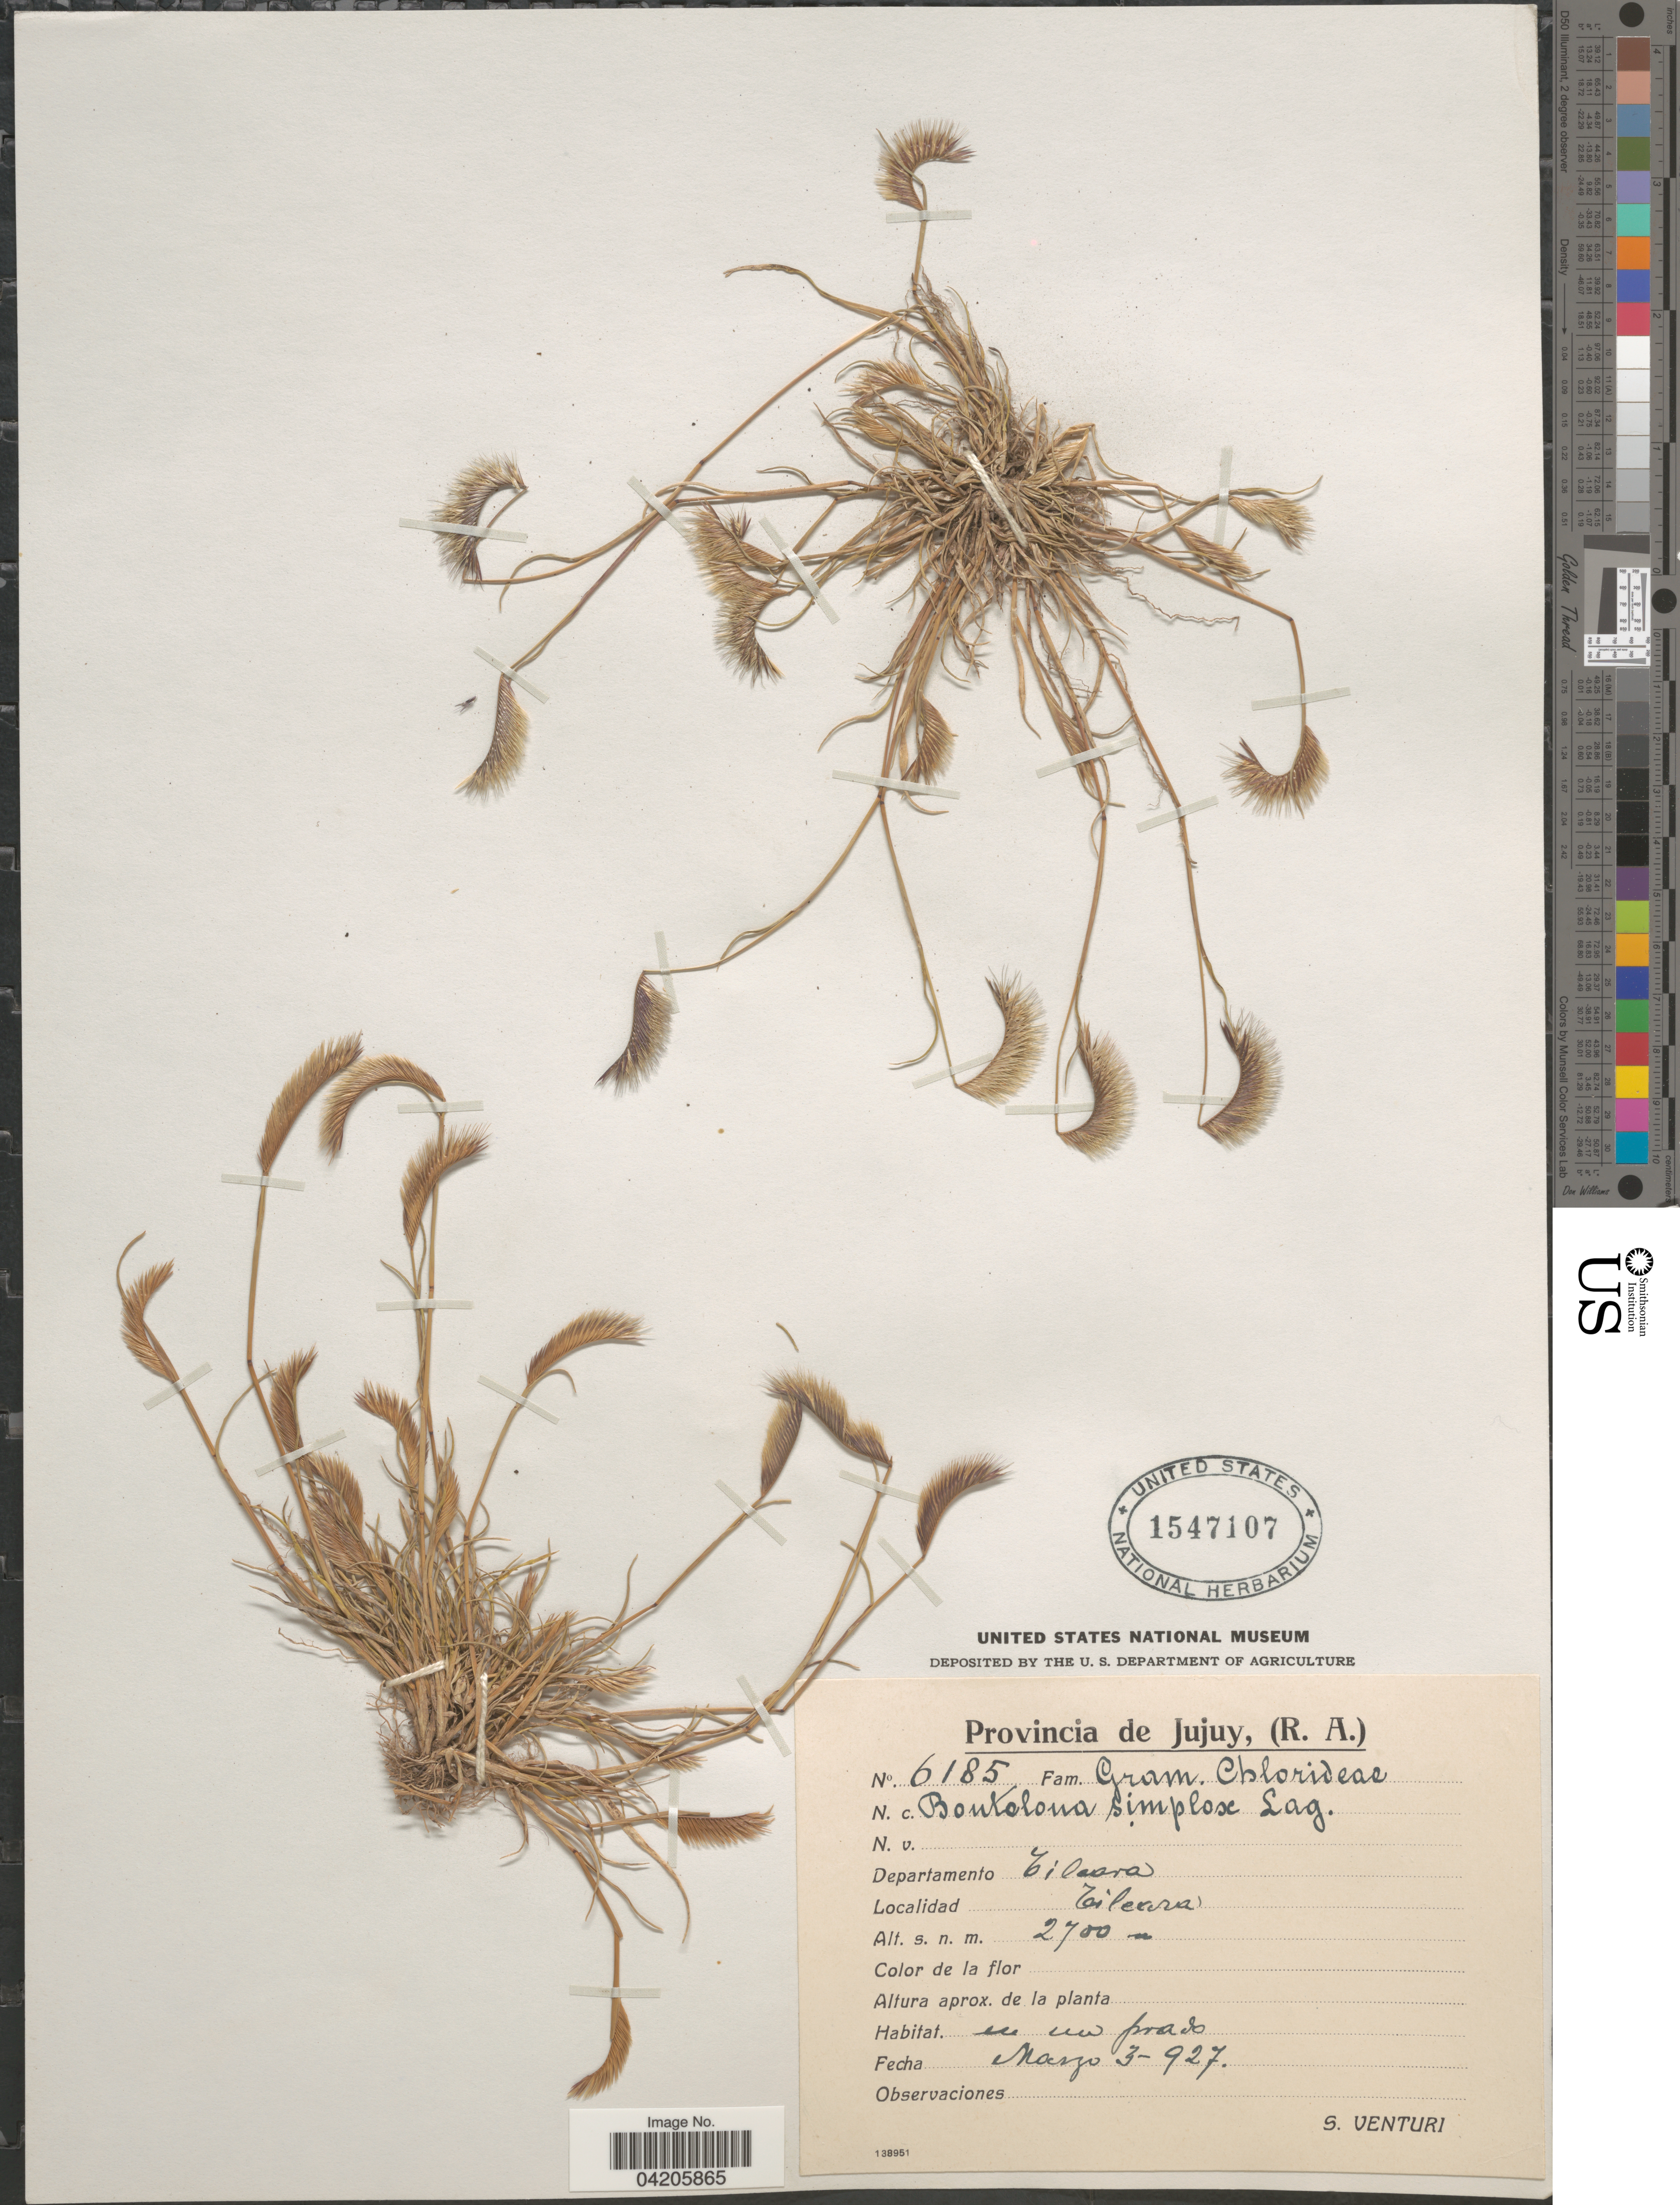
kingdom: Plantae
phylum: Tracheophyta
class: Liliopsida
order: Poales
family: Poaceae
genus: Bouteloua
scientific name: Bouteloua simplex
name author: Lag.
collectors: S. Venturi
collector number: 6185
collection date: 1927-03-03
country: Argentina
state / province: Jujuy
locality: Departamento Tilcara. Tilcara.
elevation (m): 2700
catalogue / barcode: US 1547107